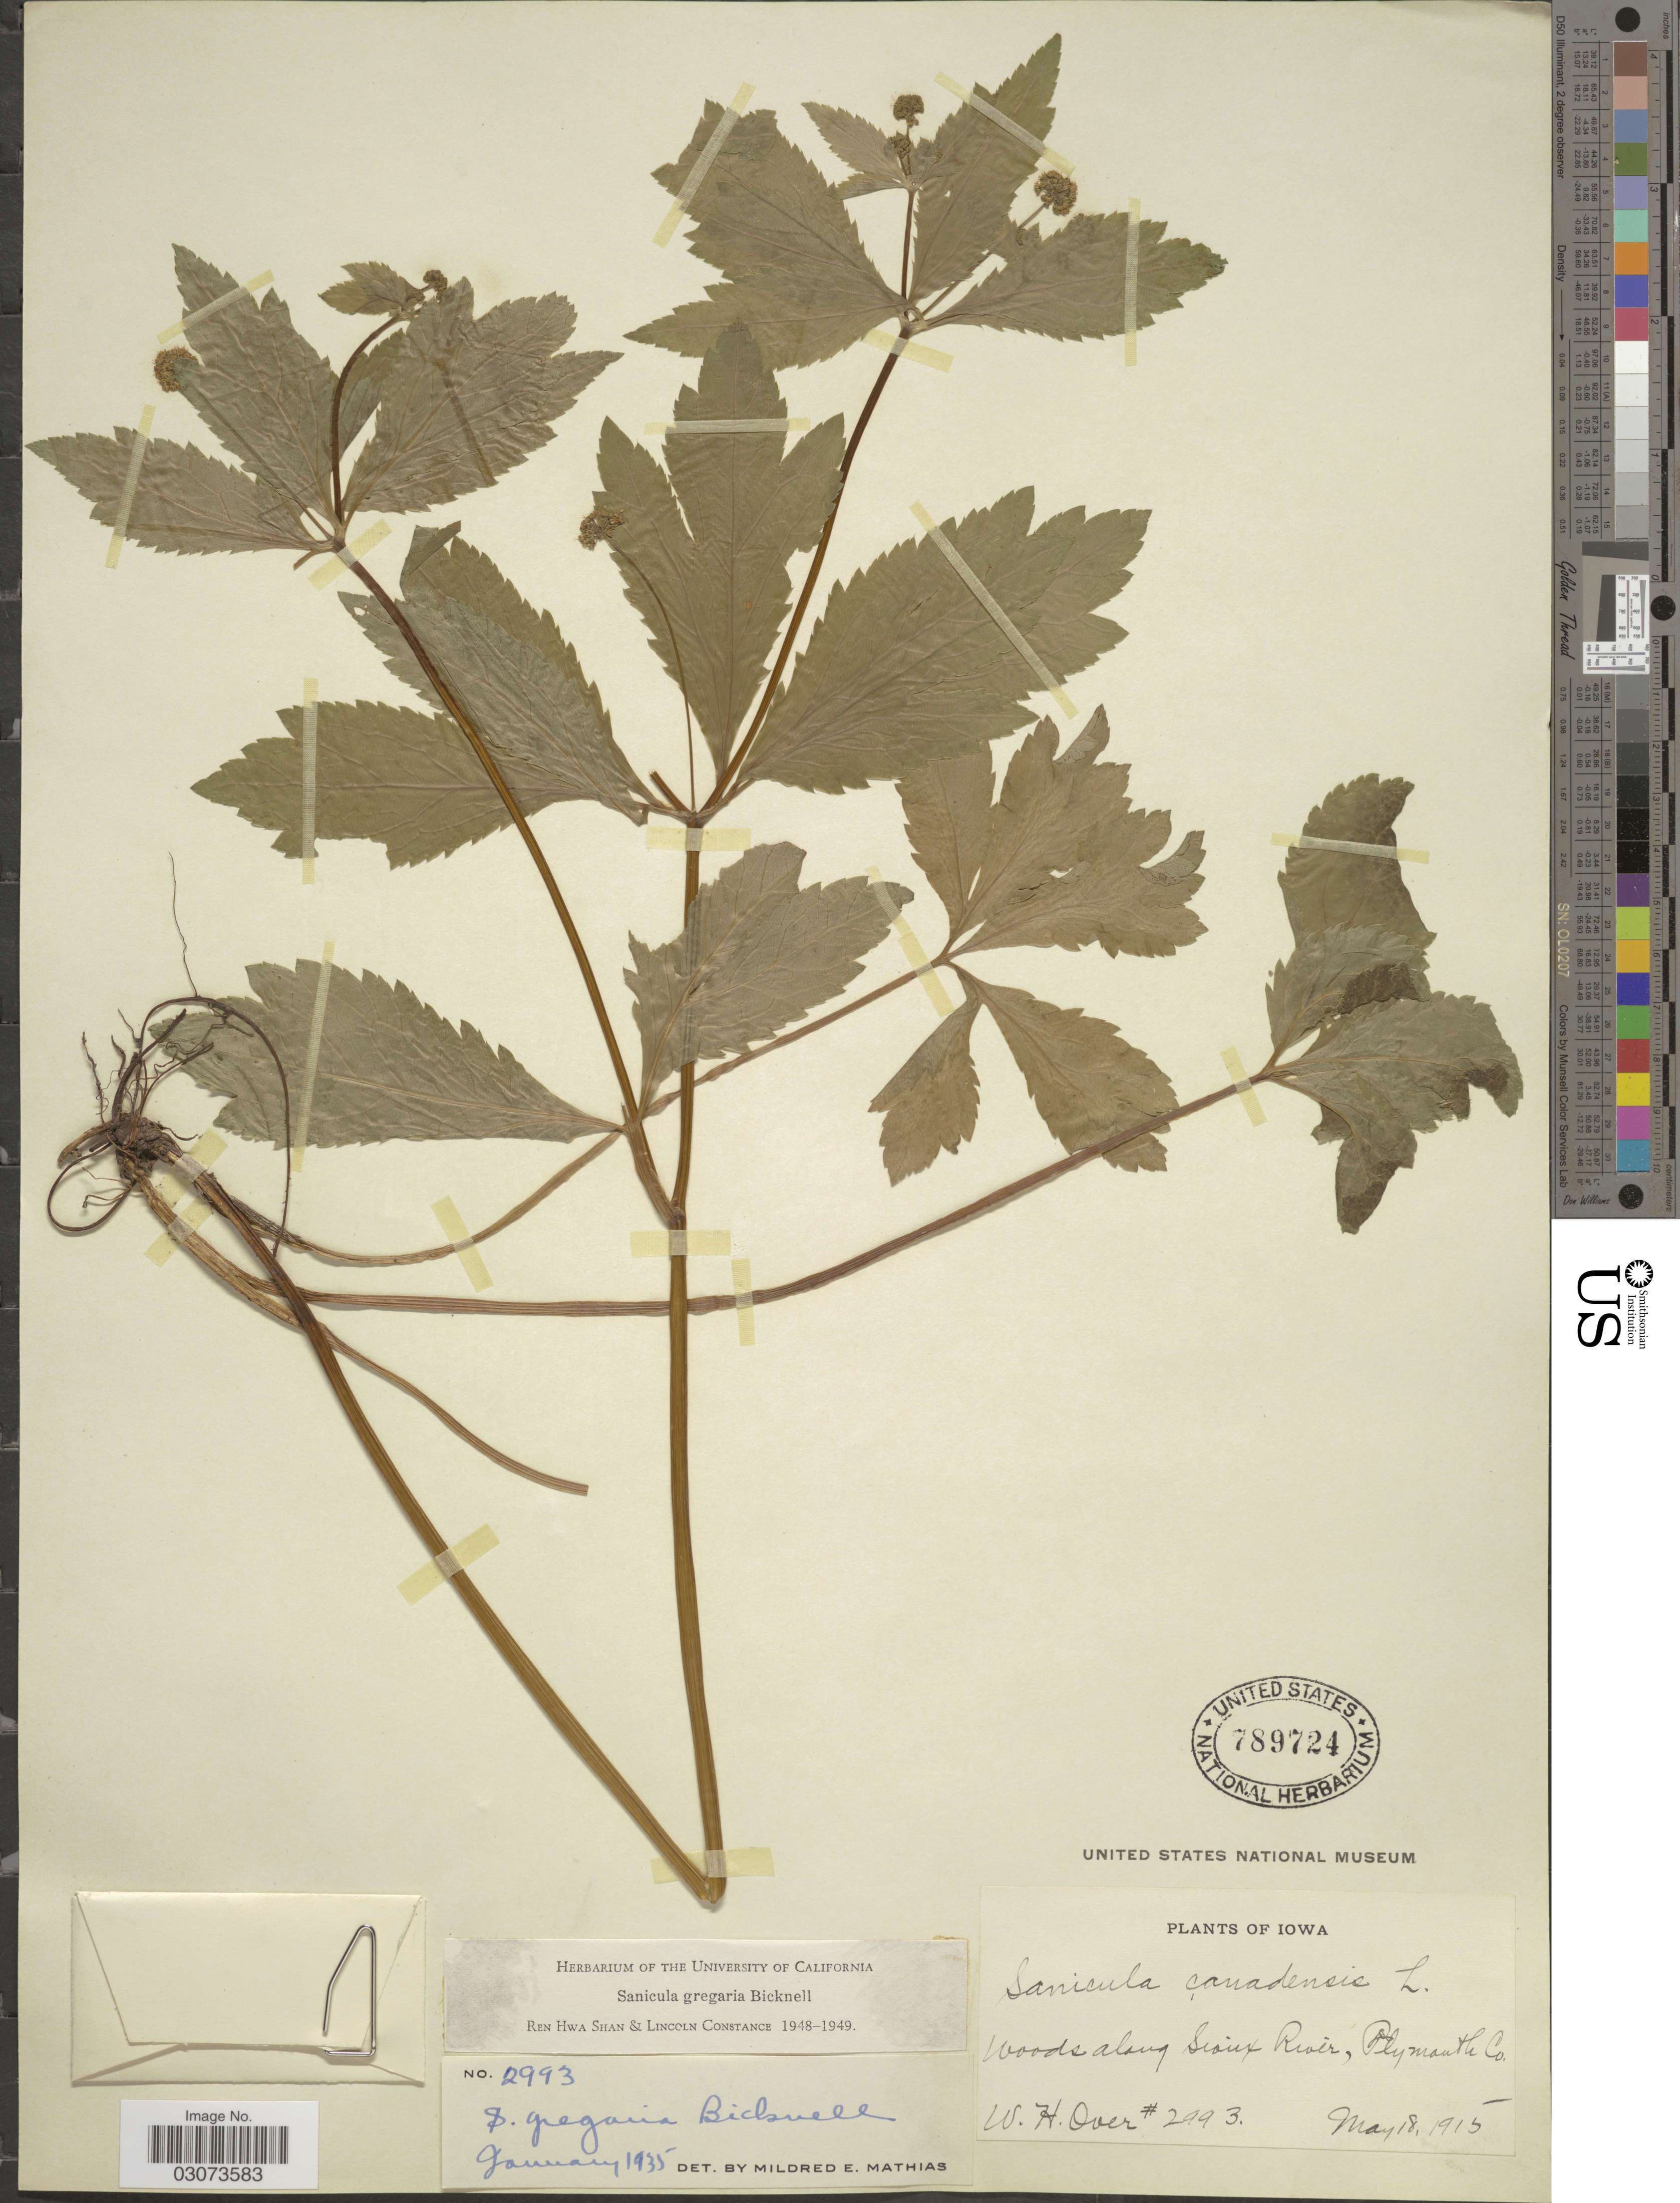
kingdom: Plantae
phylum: Tracheophyta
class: Magnoliopsida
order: Apiales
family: Apiaceae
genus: Sanicula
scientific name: Sanicula gregaria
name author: E.P. Bicknell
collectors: W. Over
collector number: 2993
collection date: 1915-05-18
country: United States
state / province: Iowa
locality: Sioux River, Plymouth Co.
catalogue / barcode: US 789724